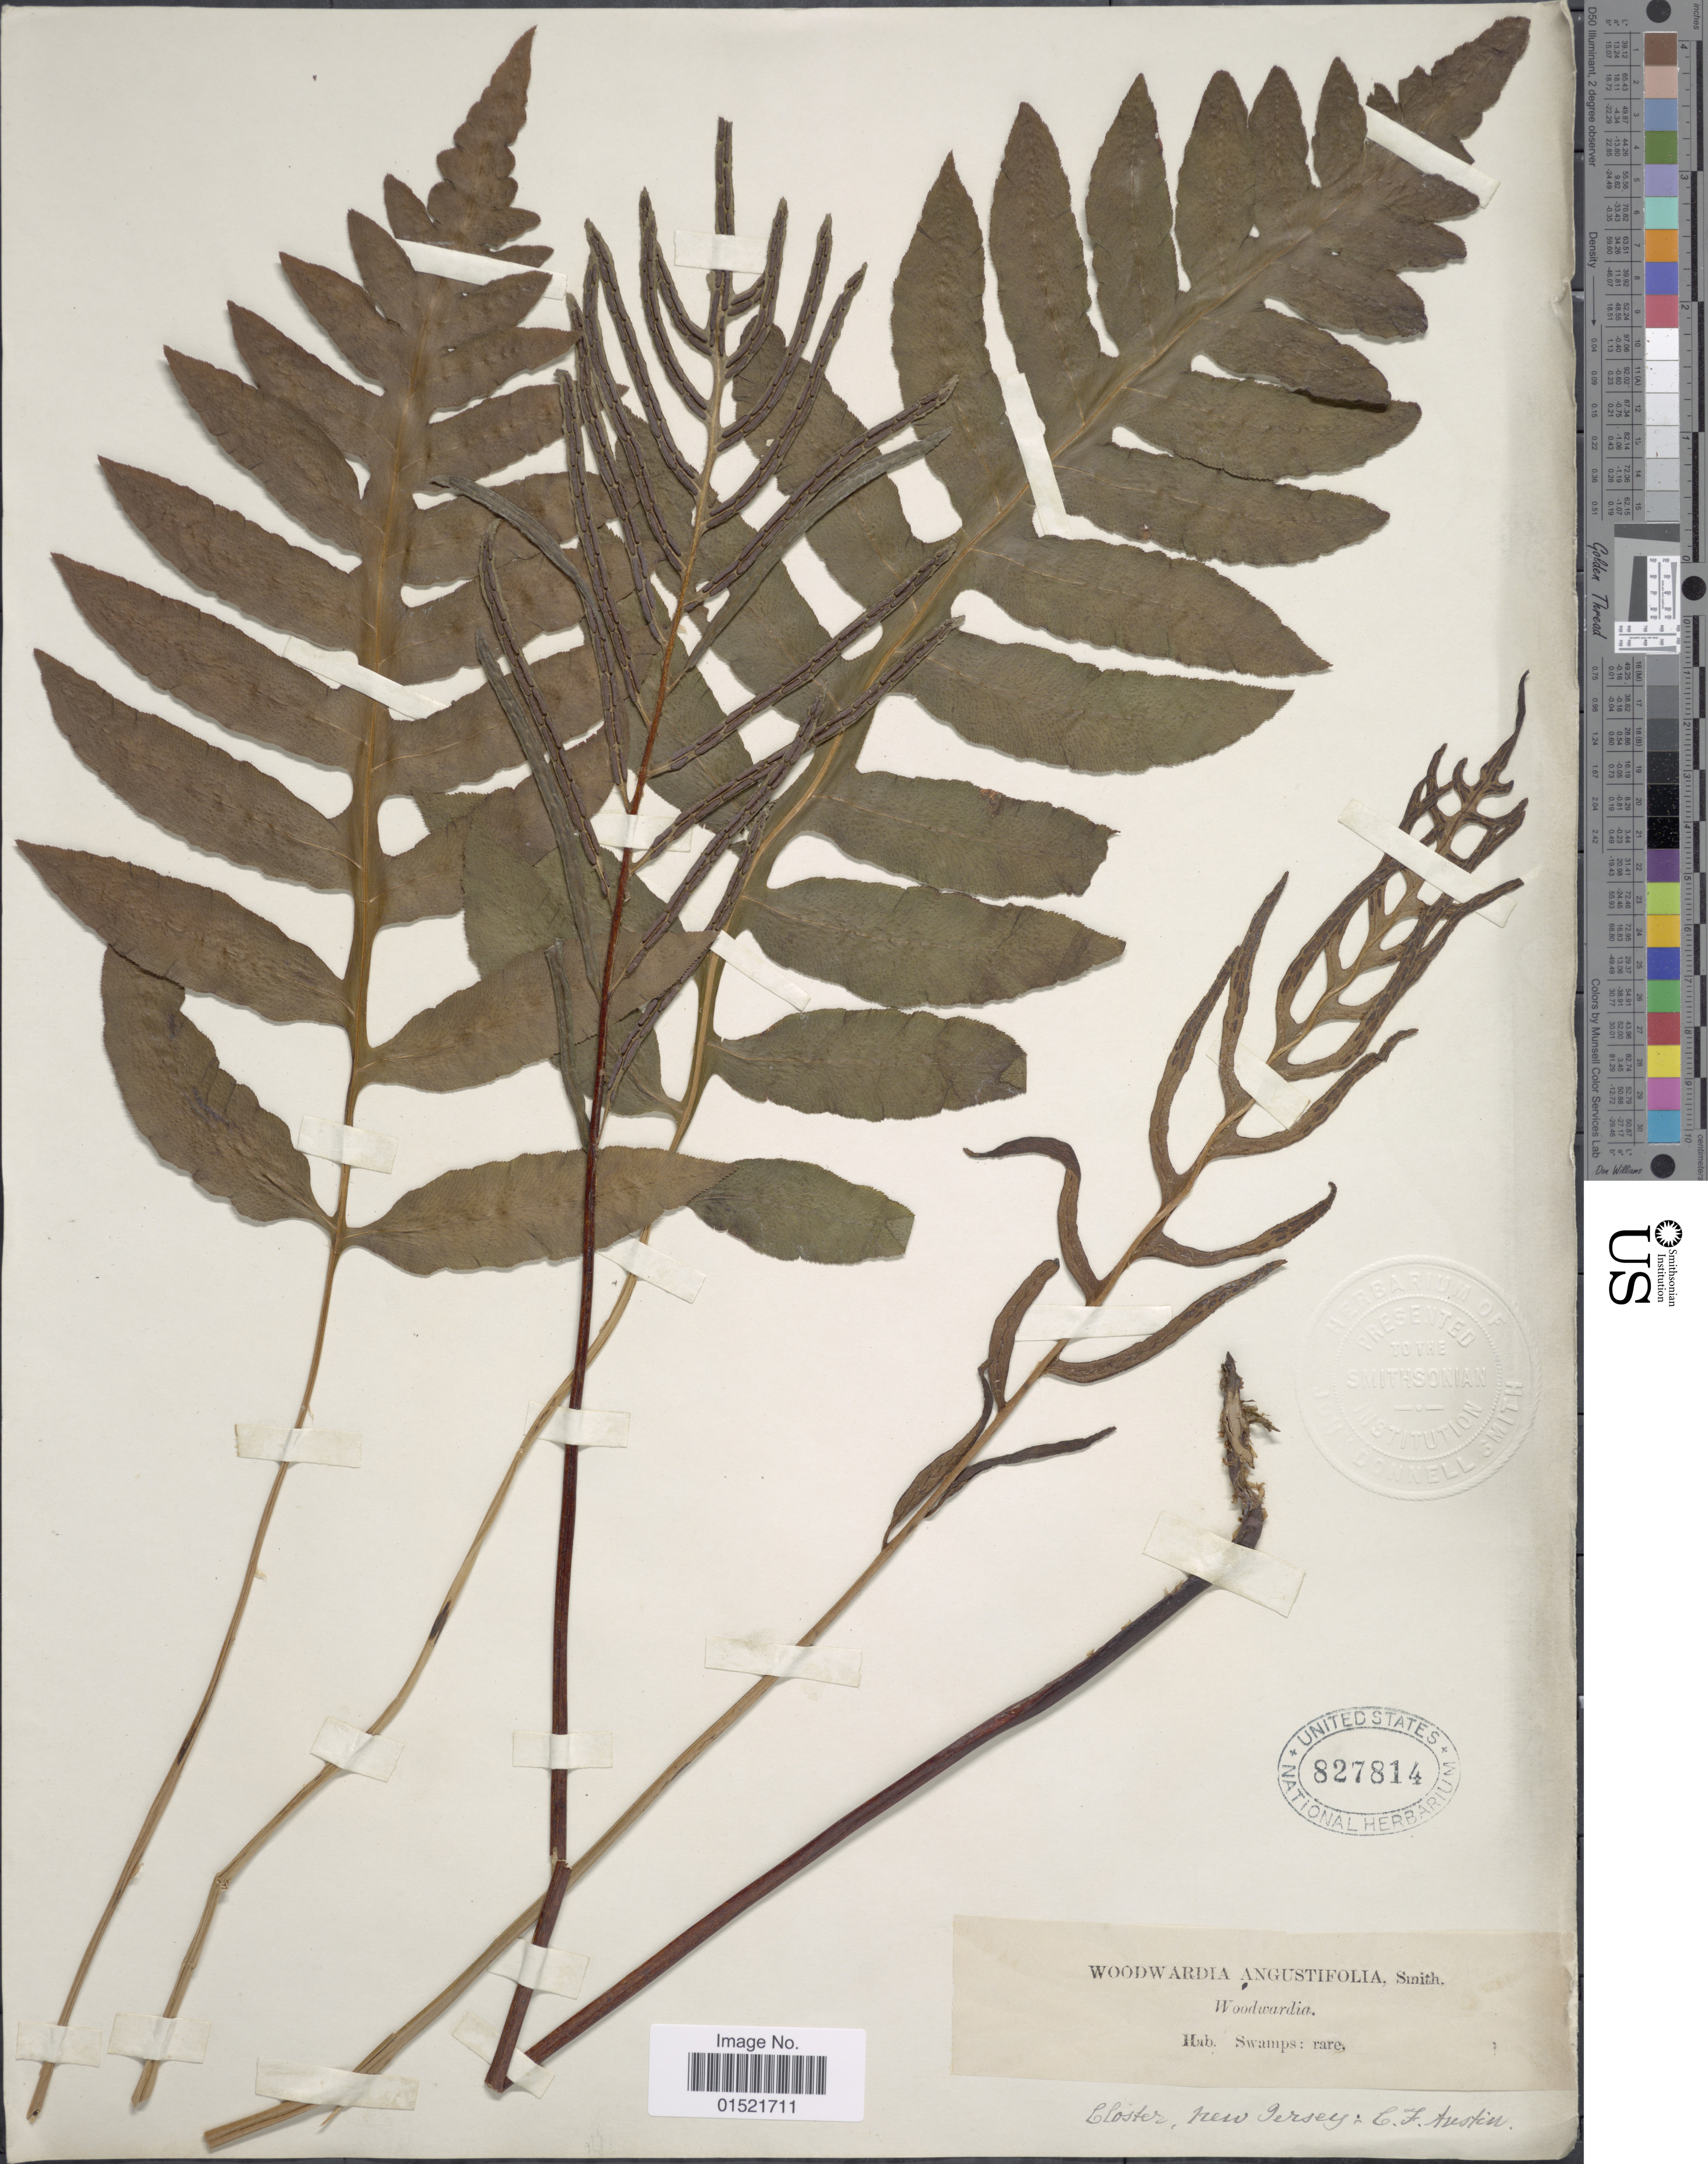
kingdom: Plantae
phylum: Tracheophyta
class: Polypodiopsida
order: Polypodiales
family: Blechnaceae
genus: Woodwardia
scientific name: Woodwardia areolata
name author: (L.) T. Moore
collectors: C. F. Austin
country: United States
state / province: New Jersey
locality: Closter, New Jersey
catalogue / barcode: US 827814